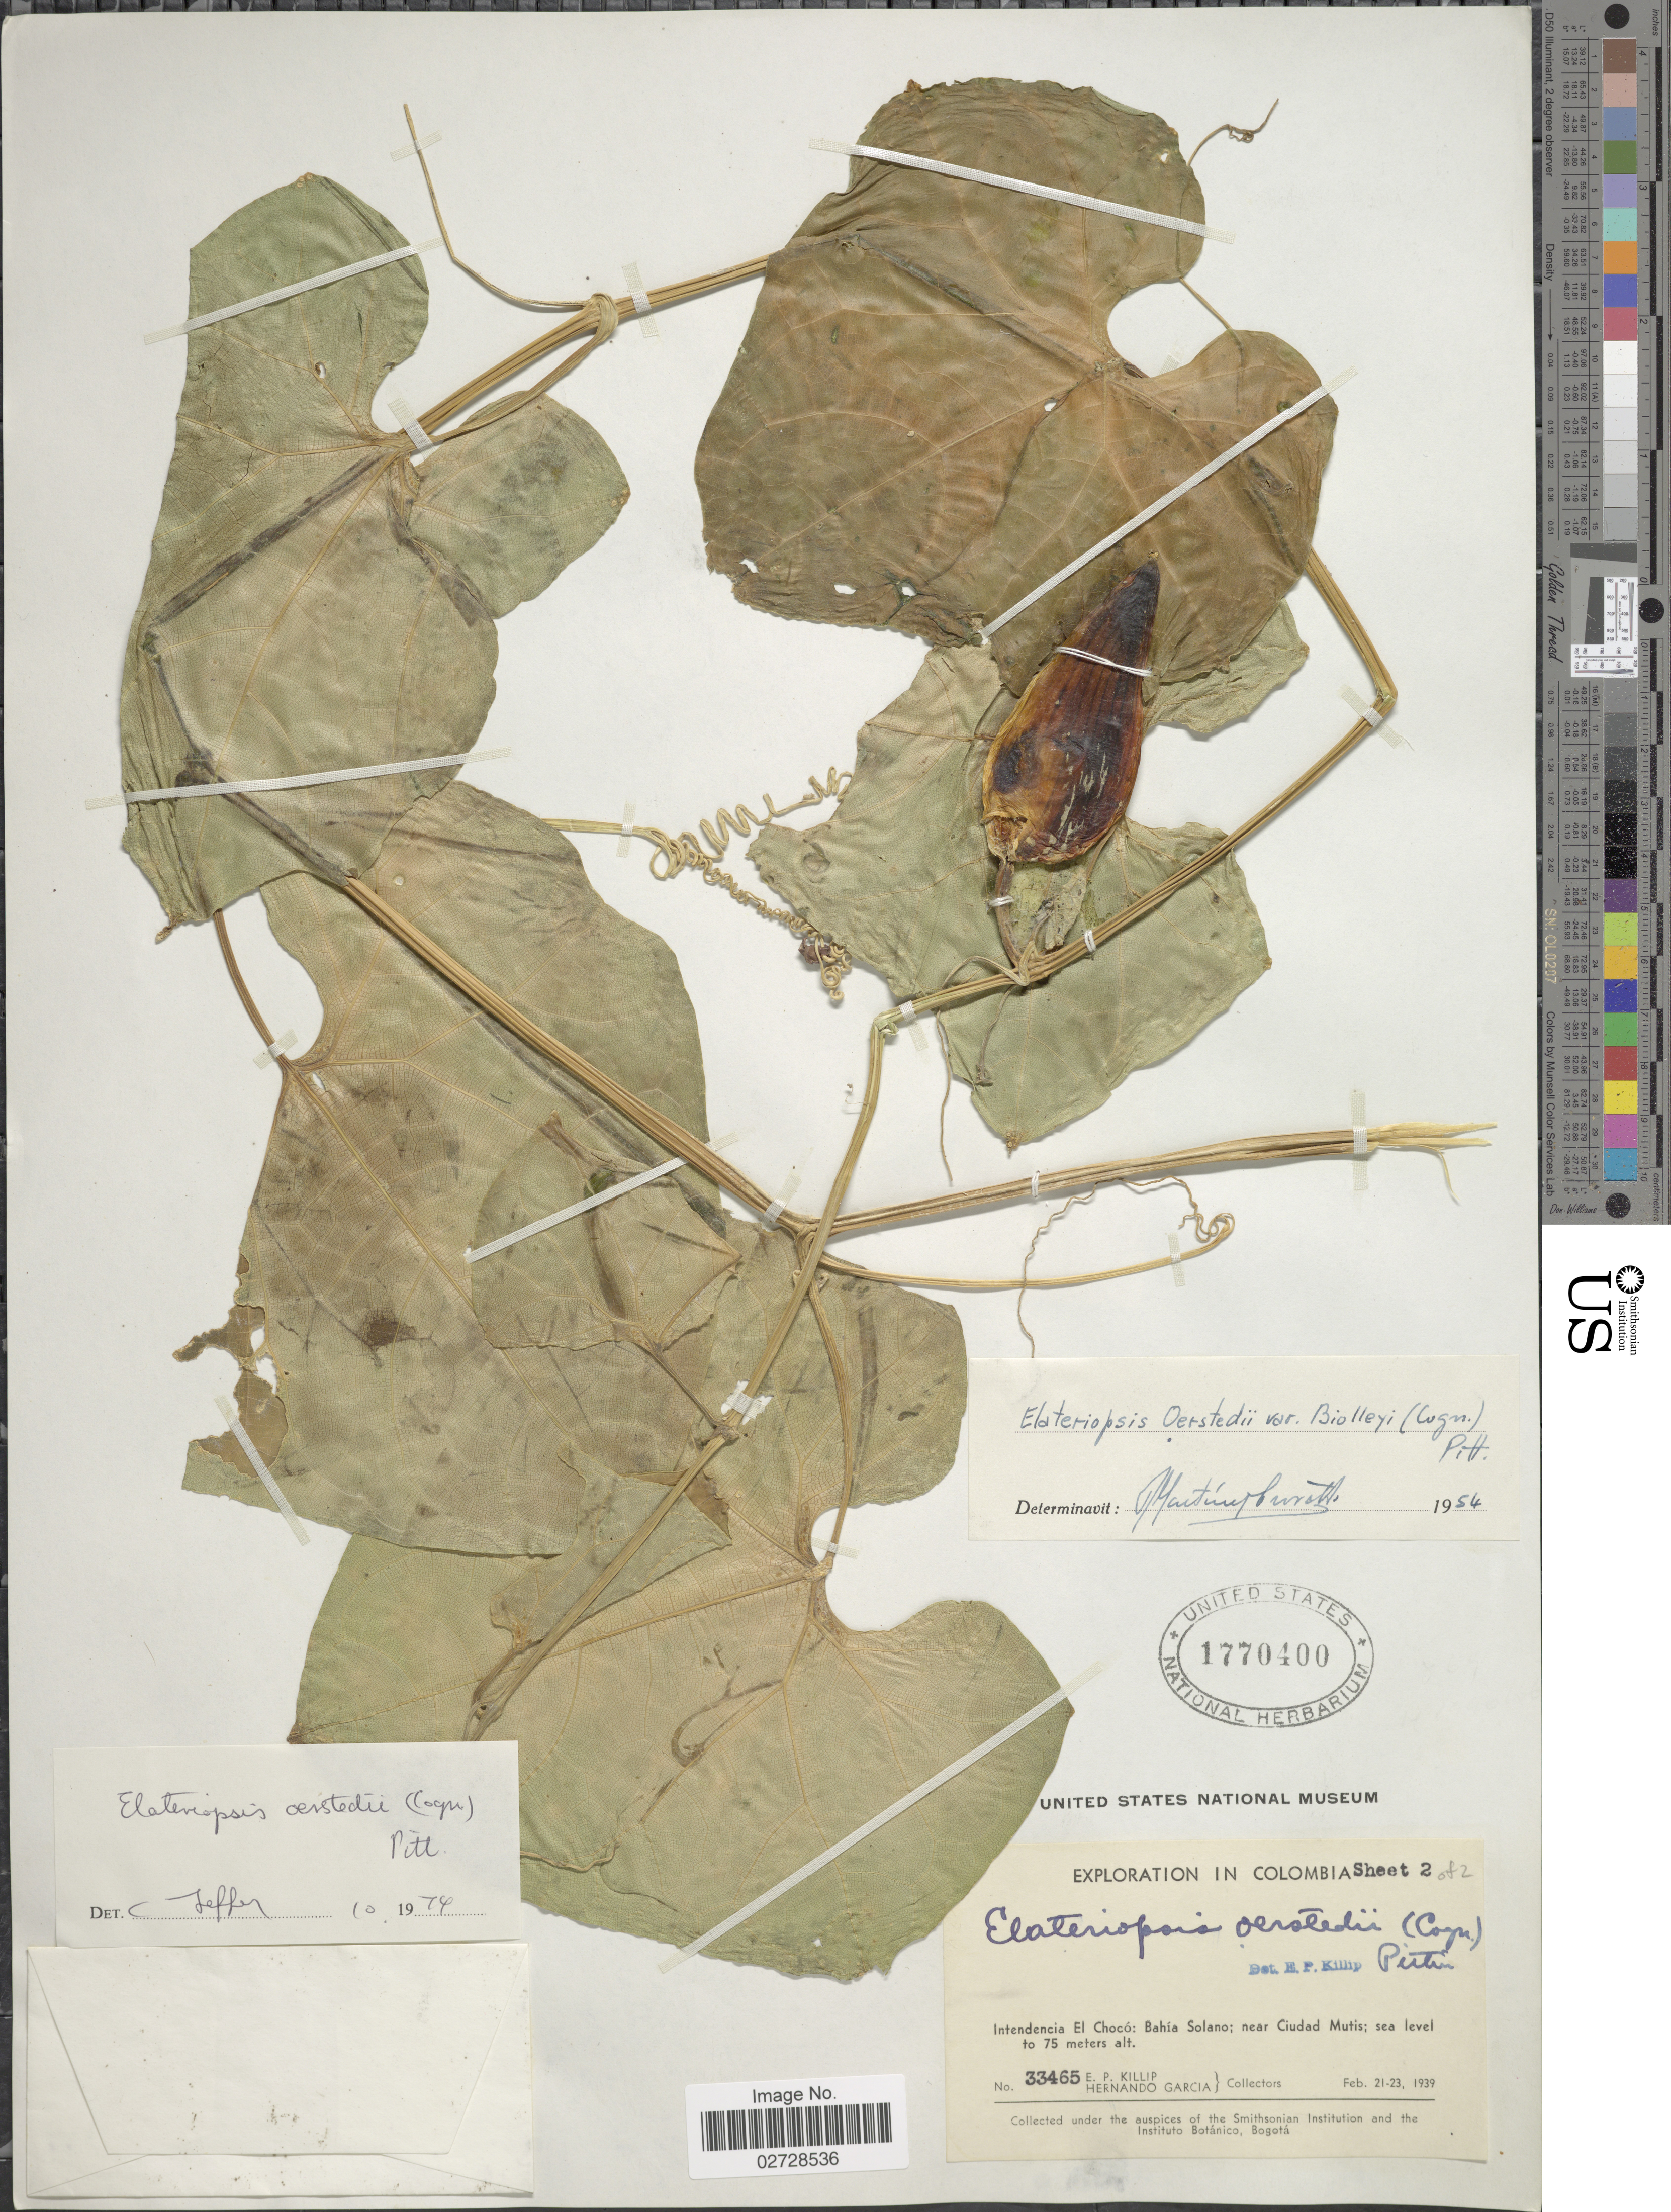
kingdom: Plantae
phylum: Tracheophyta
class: Magnoliopsida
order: Cucurbitales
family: Cucurbitaceae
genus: Hanburia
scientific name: Hanburia oerstedii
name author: (Cogn.) H. Schaef. & S.S. Renner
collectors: E. P. Killip & H. Garcia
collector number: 33465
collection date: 1939-02-21/1939-02-23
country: Colombia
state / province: Chocó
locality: Intendencia El Choco: Bahia Solano; near Ciudad Mutis.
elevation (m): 0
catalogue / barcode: US 1770400